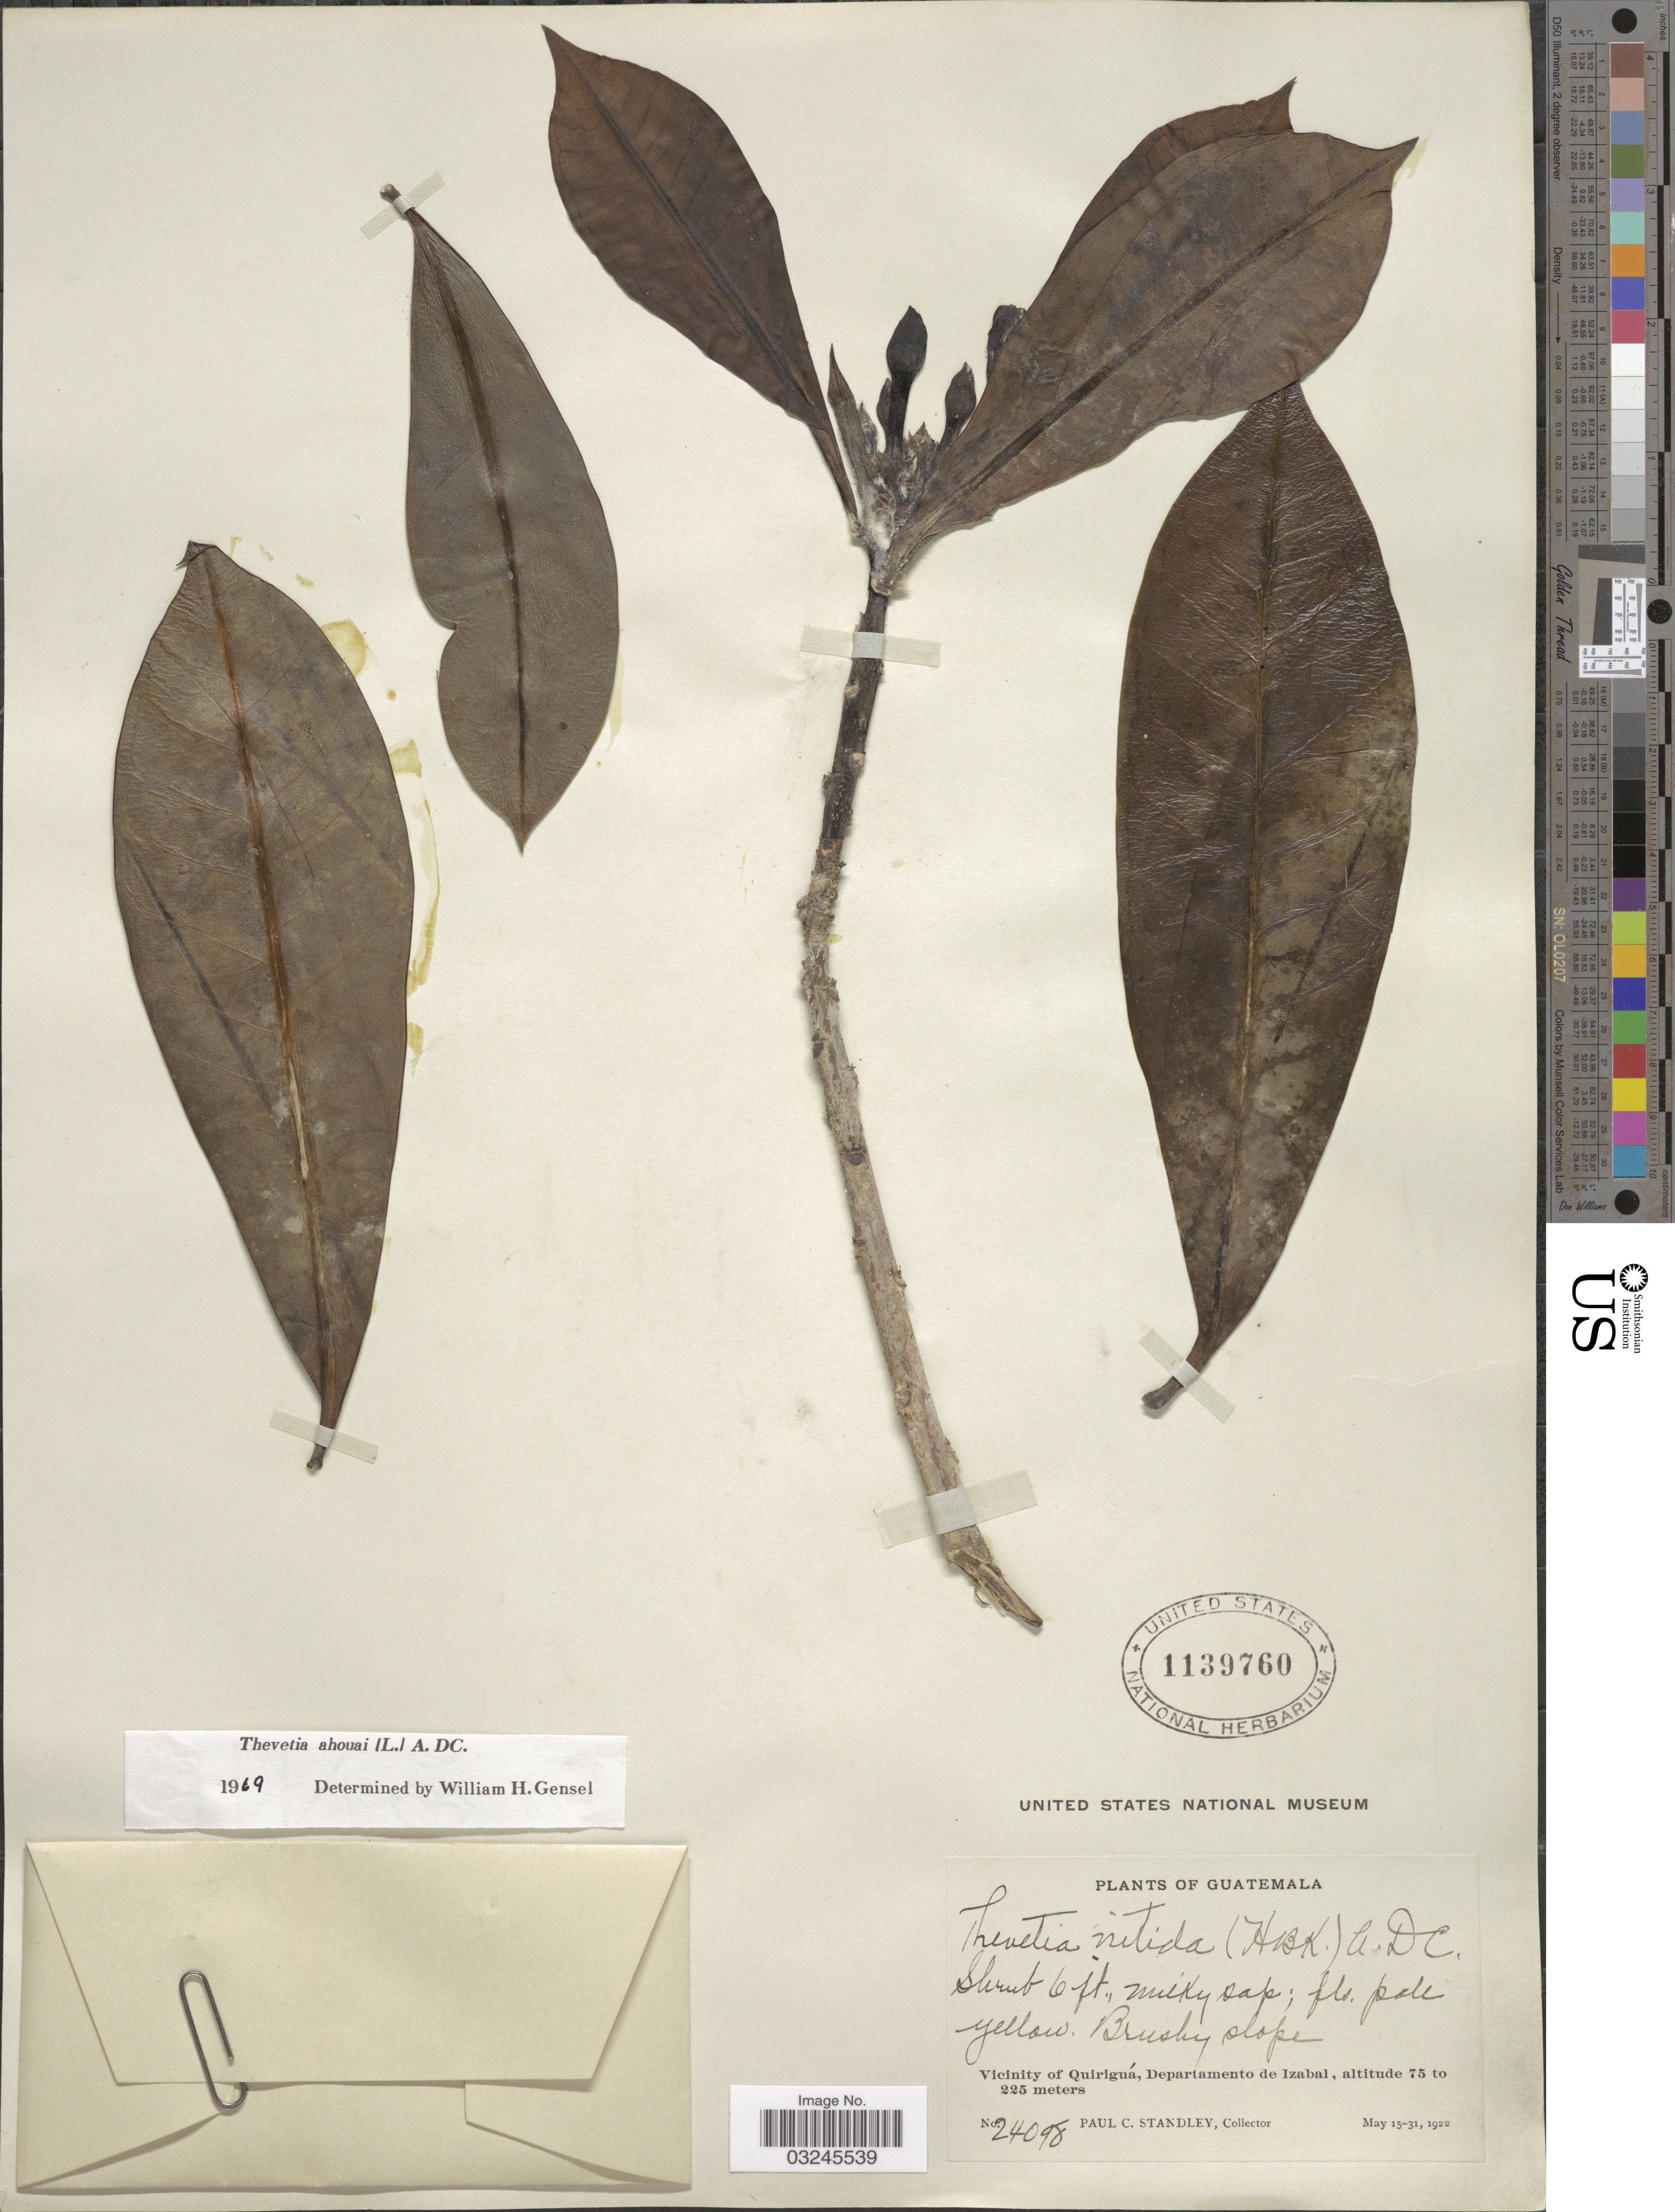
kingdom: Plantae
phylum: Tracheophyta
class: Magnoliopsida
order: Gentianales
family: Apocynaceae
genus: Thevetia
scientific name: Thevetia ahouai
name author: (L.) A. DC.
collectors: P. C. Standley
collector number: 24098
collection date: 1922-05-15/1922-05-31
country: Guatemala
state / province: Izabal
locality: Vicinity of Quiriguá, Departamento de Izabal.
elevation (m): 75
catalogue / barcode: US 1139760